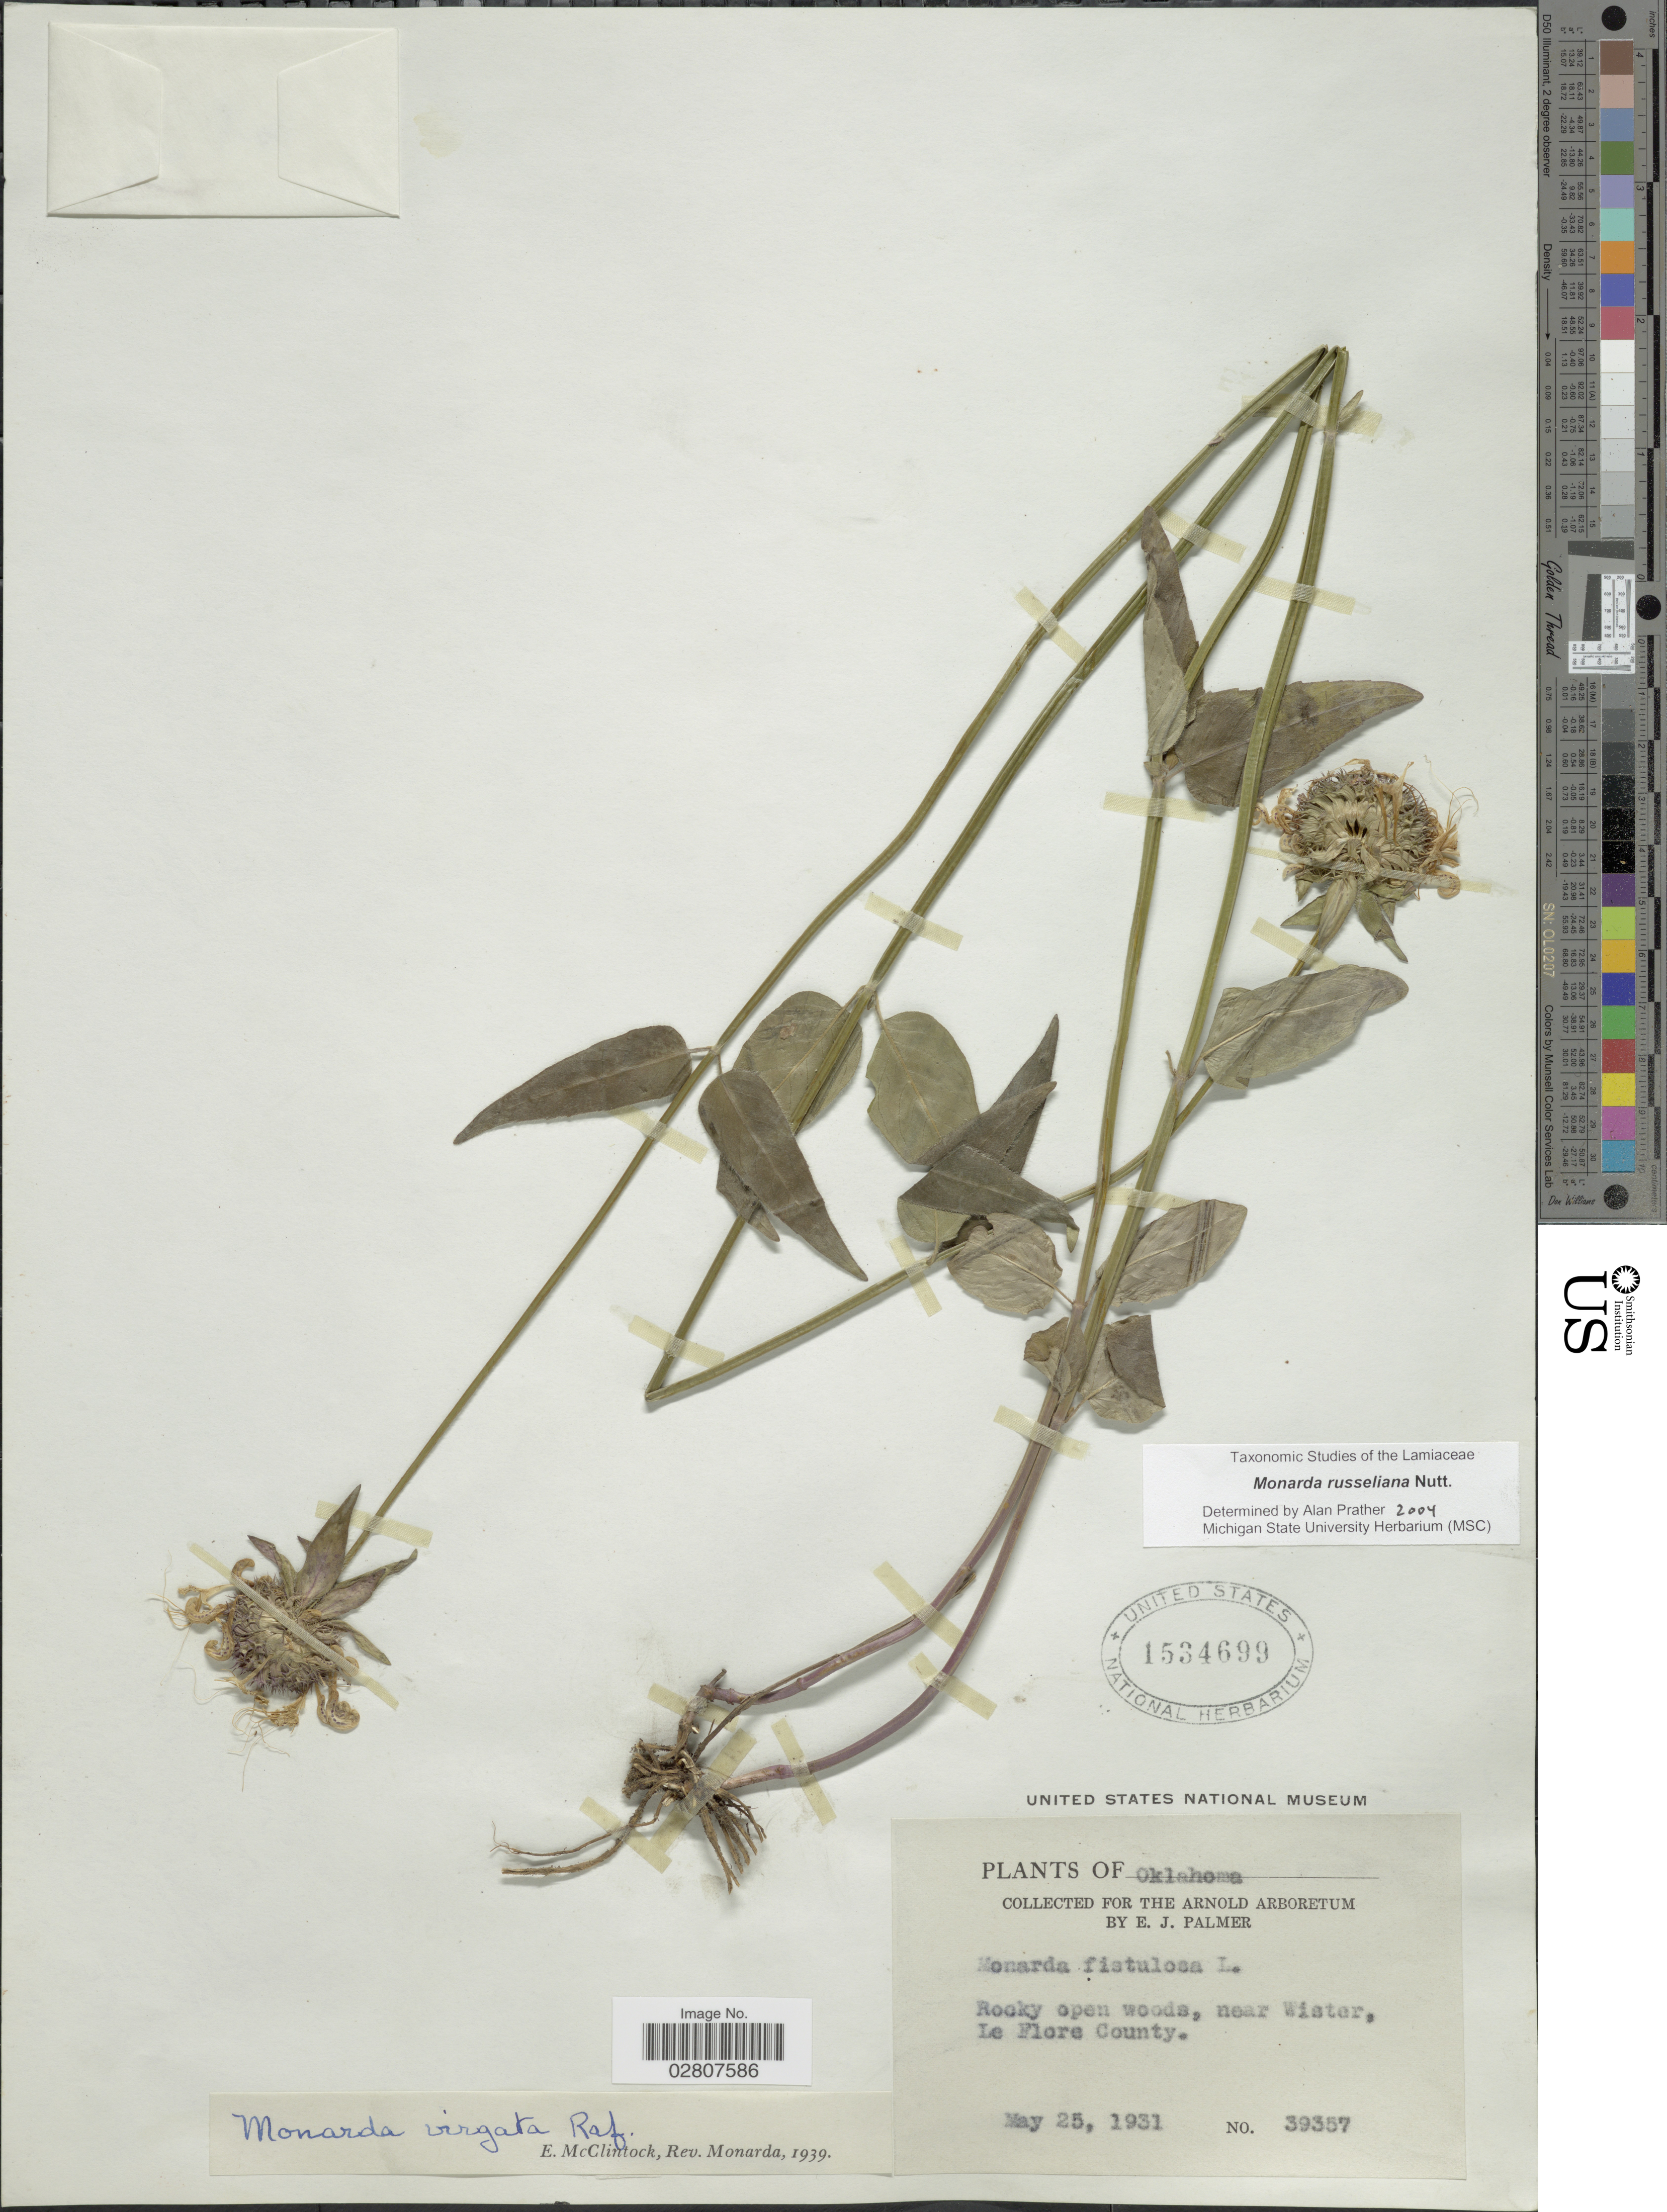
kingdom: Plantae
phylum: Tracheophyta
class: Magnoliopsida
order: Lamiales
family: Lamiaceae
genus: Monarda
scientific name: Monarda russeliana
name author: Nutt.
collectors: E. J. Palmer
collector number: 39357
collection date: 1931-05-25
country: United States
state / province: Oklahoma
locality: Near Wister, Le Flore County.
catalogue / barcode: US 1534699